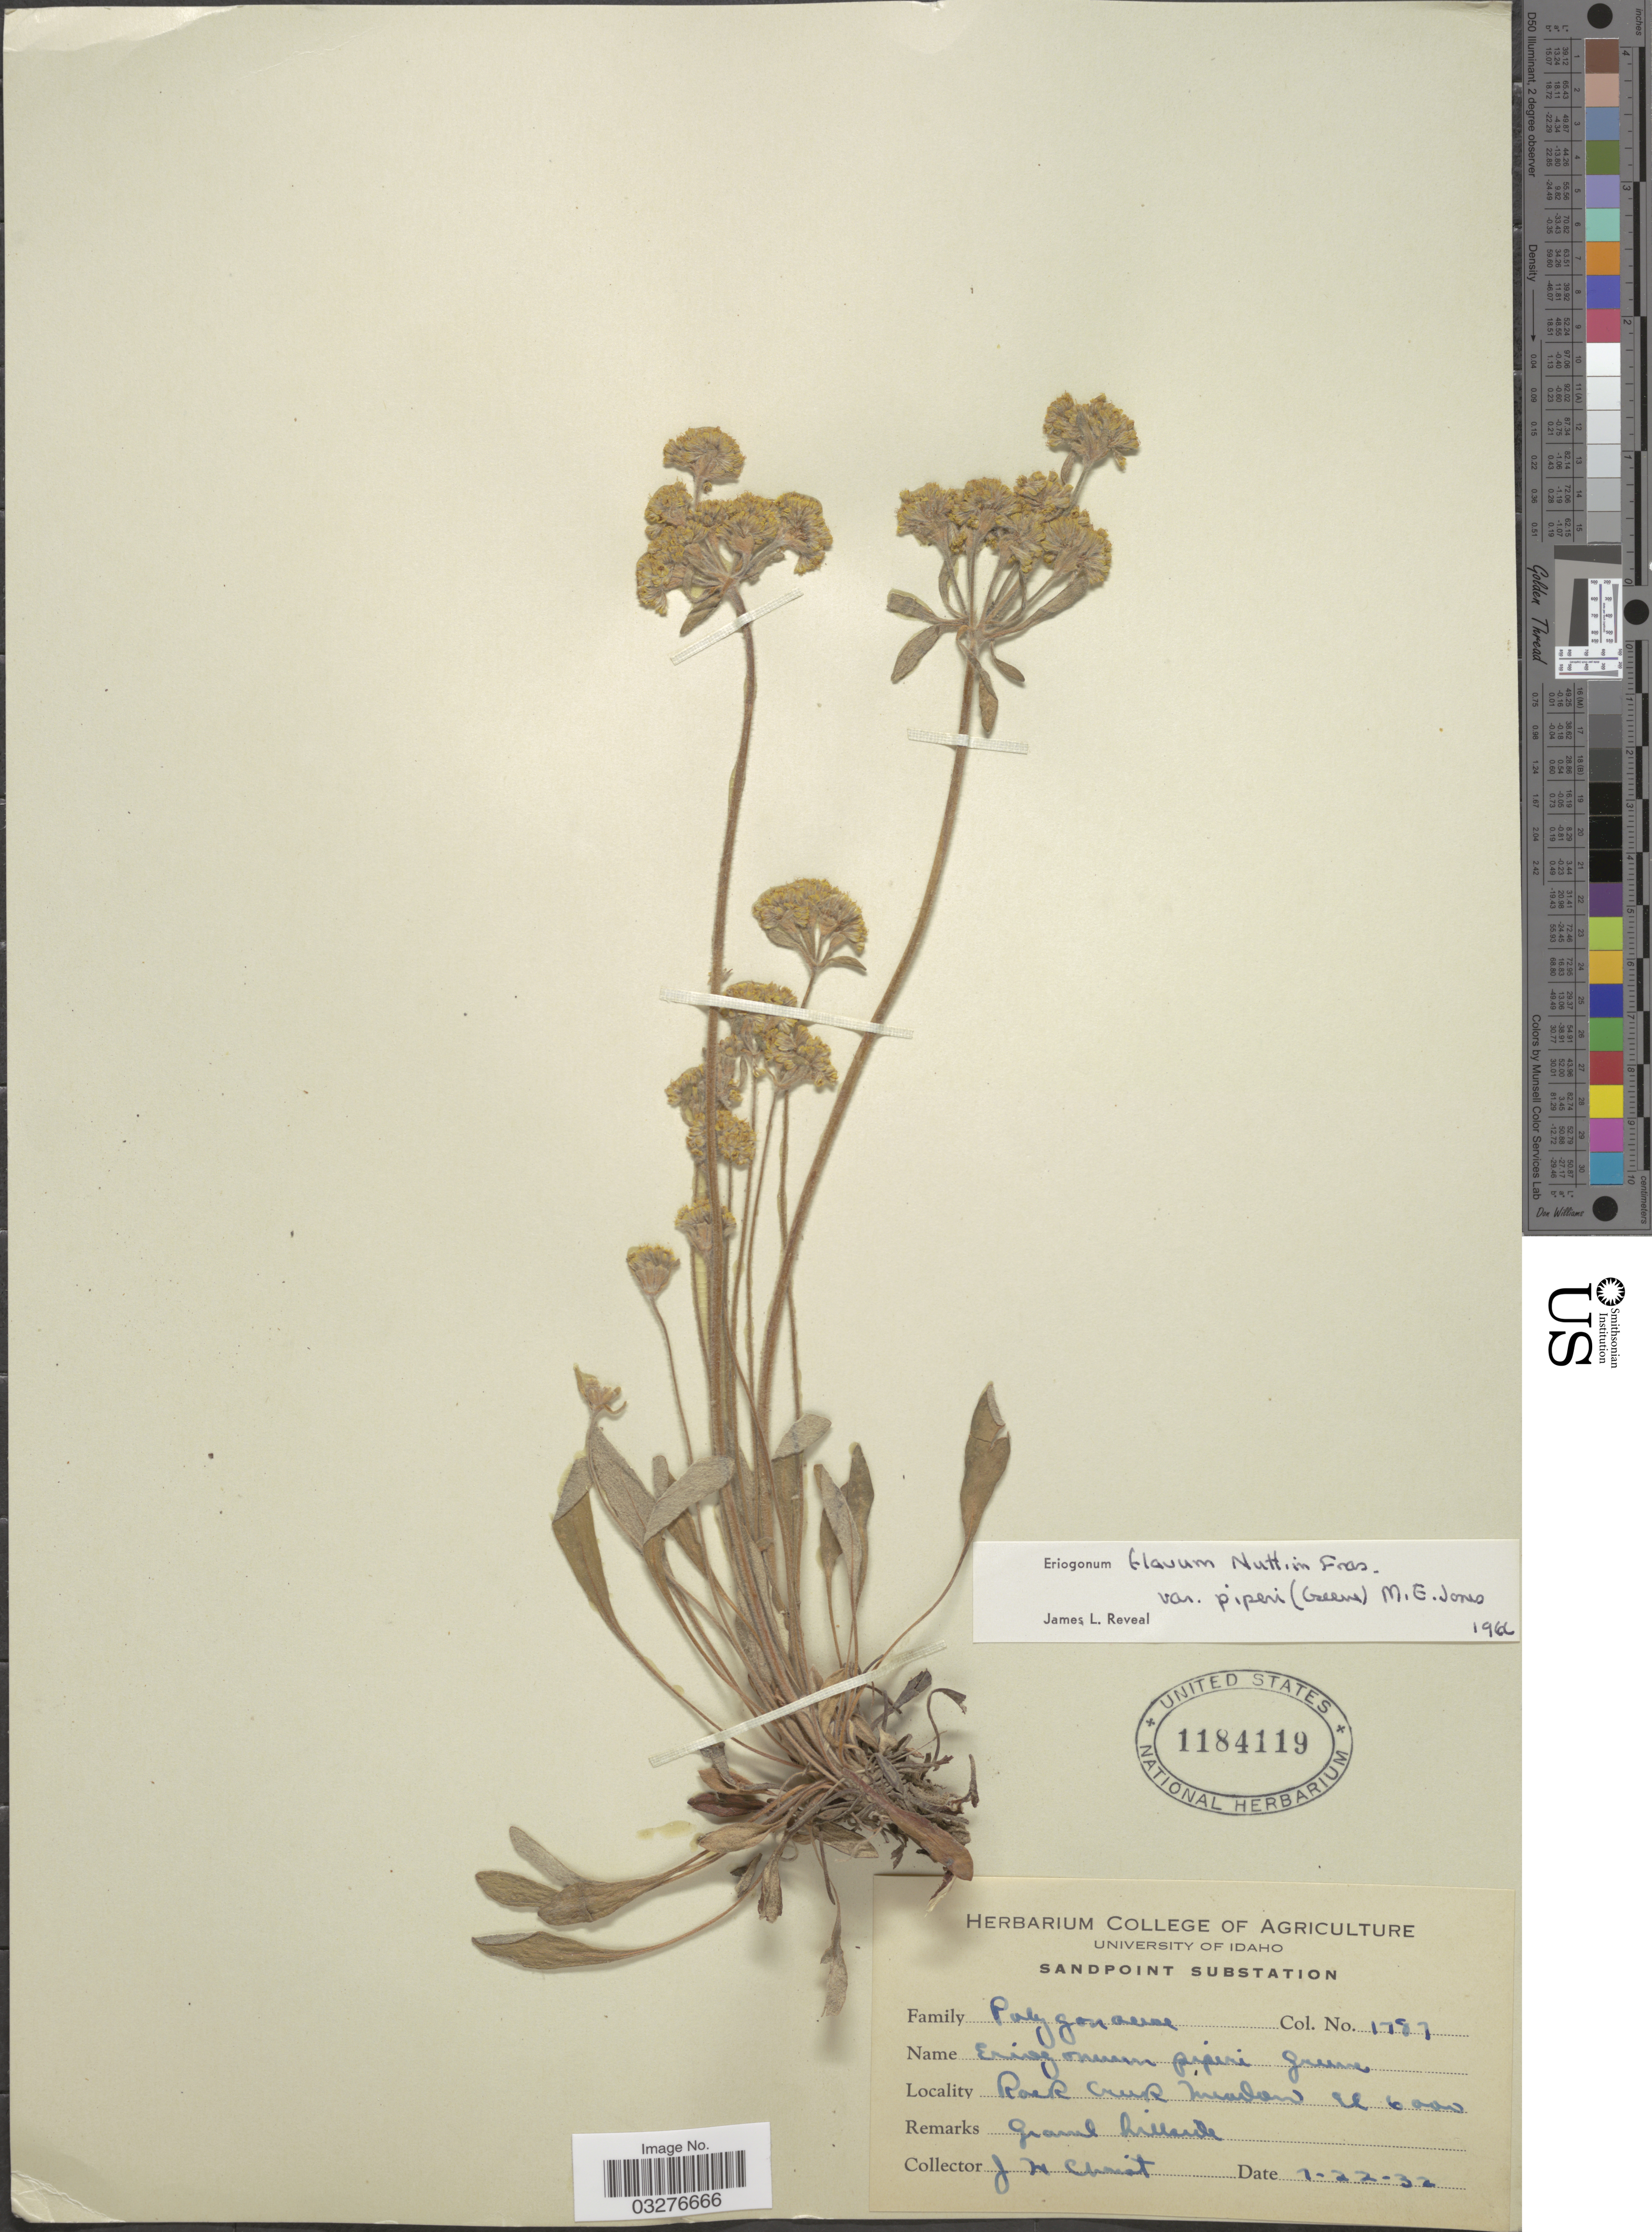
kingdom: Plantae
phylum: Tracheophyta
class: Magnoliopsida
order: Caryophyllales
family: Polygonaceae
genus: Eriogonum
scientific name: Eriogonum flavum var. piperi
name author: M.E. Jones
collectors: J. H. Christ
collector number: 1787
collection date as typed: Transcribed d/m/y: 22/1/32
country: United States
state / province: Idaho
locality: Sandpoint Substation, Rock Creek Meadow.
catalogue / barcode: US 1184119